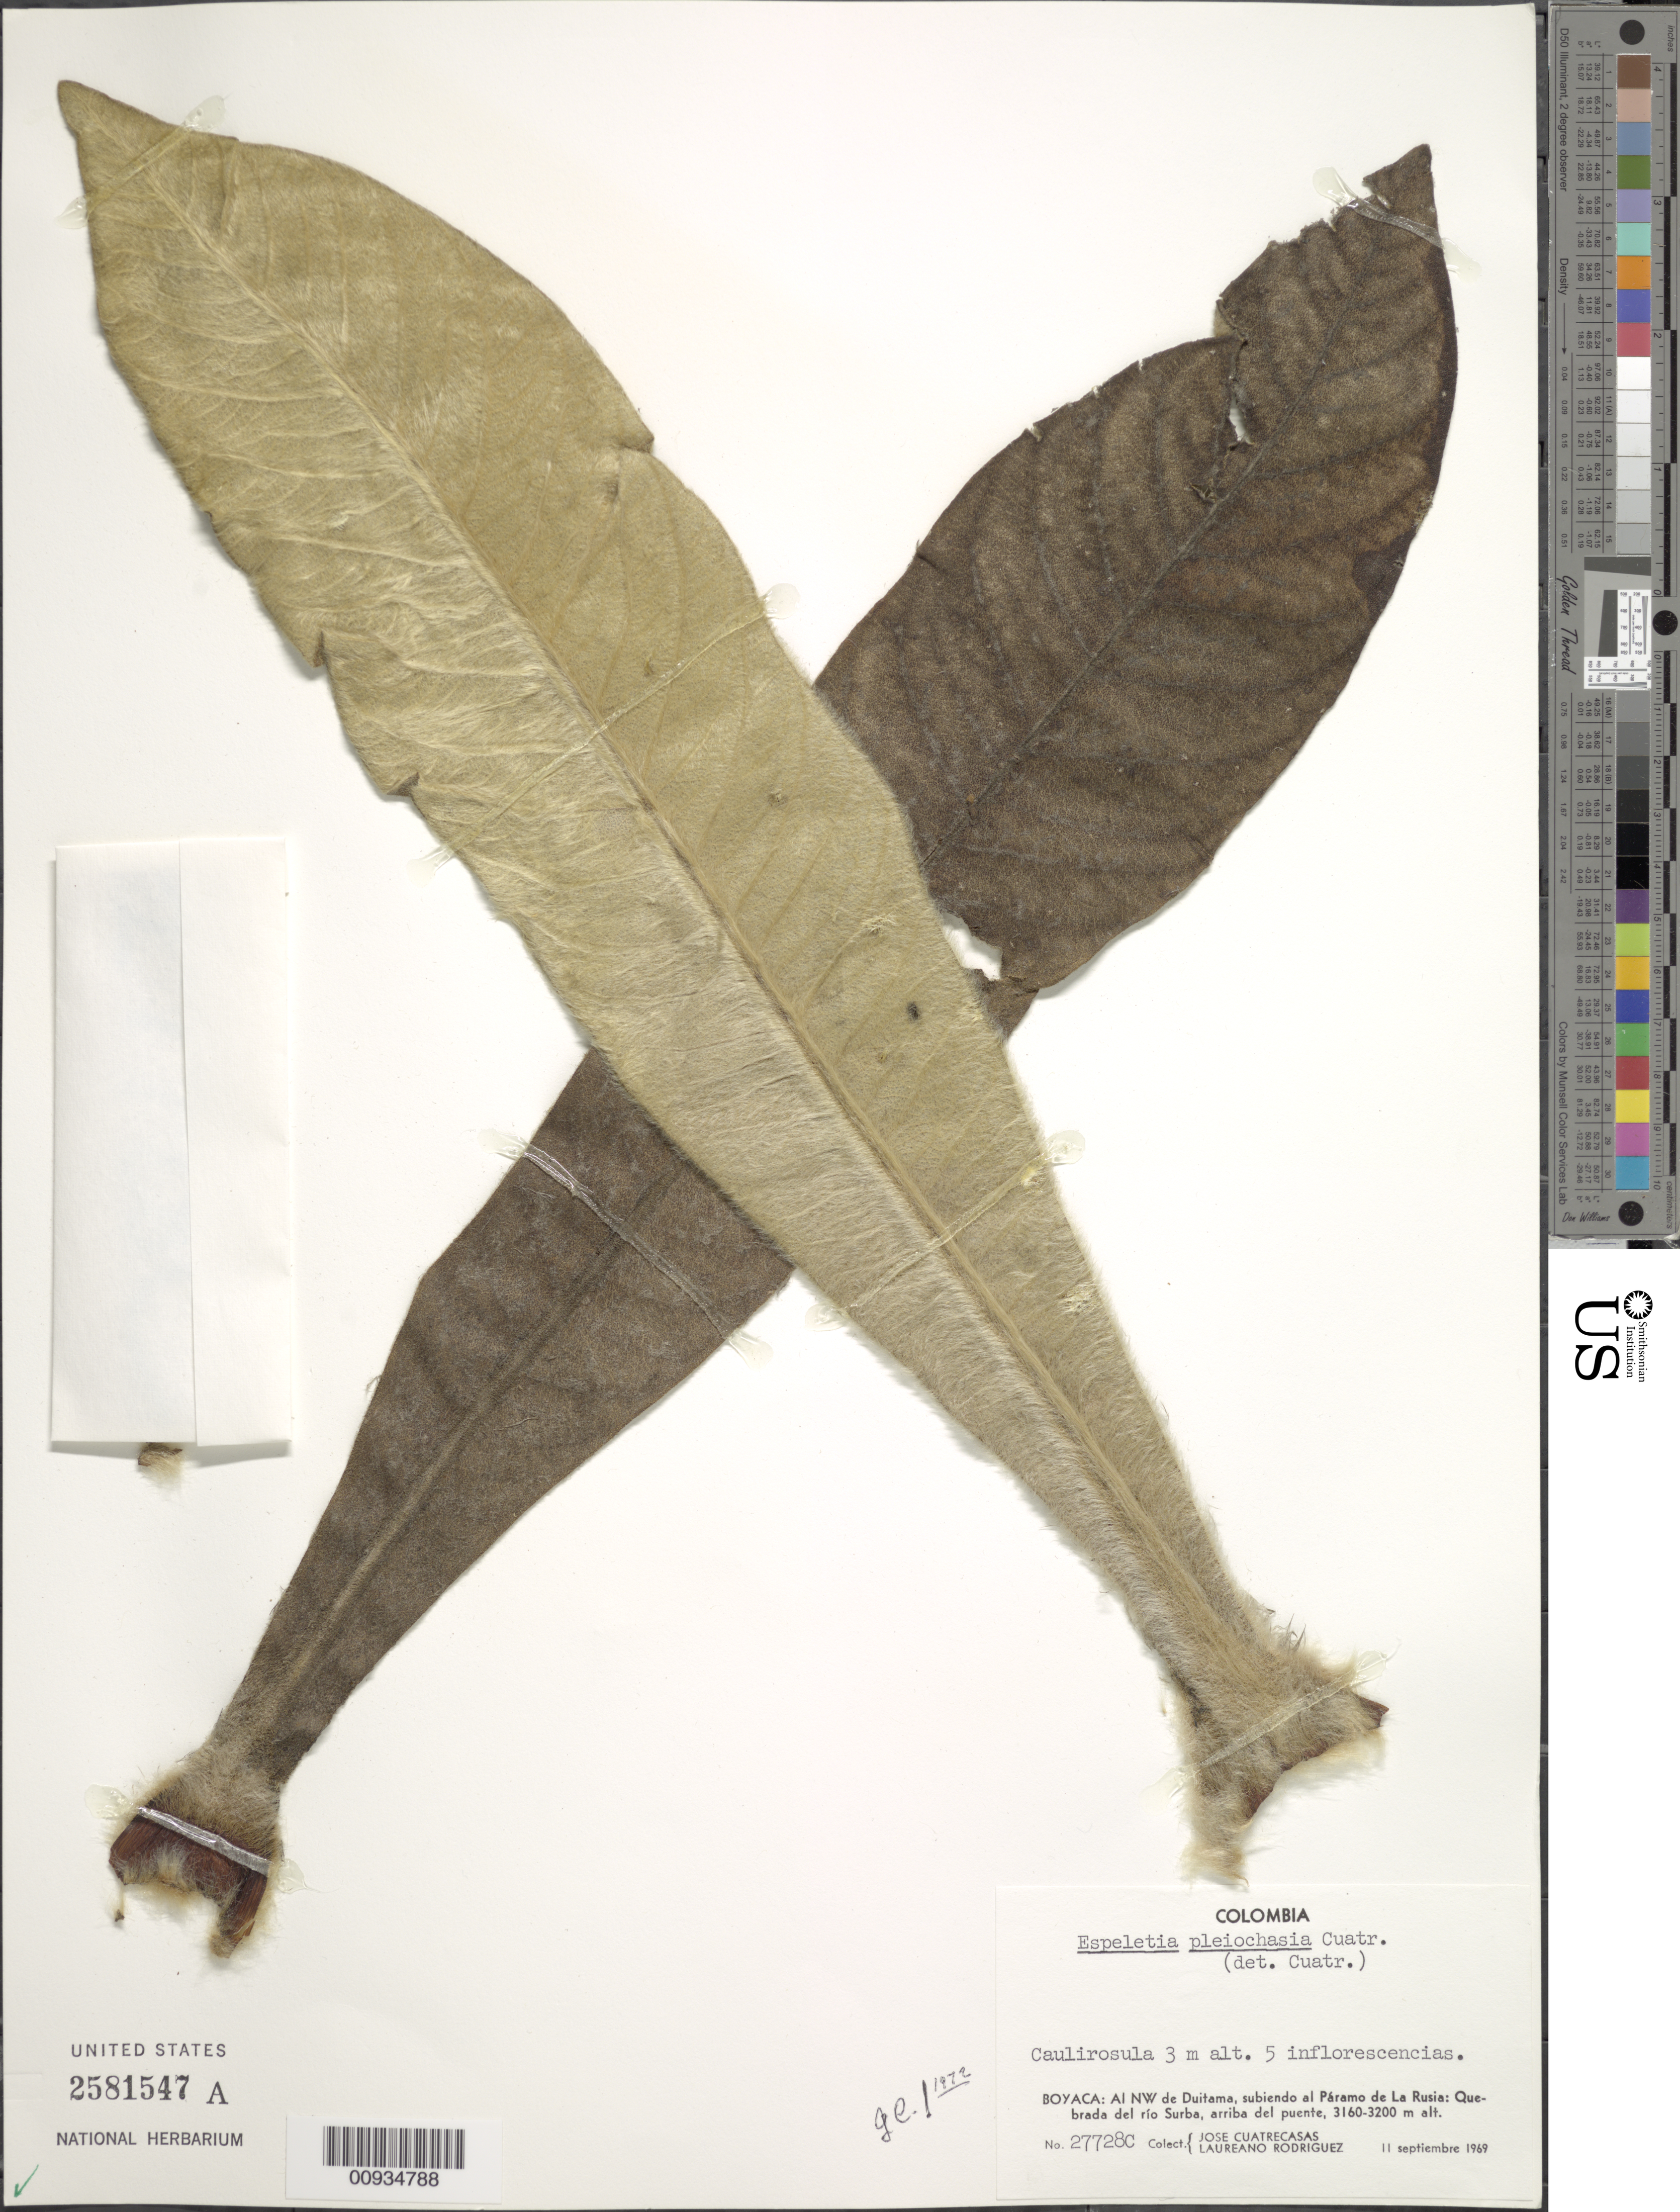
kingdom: Plantae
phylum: Tracheophyta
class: Magnoliopsida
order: Asterales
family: Asteraceae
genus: Espeletiopsis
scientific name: Espeletiopsis pleiochasia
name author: (Cuatrec.) Cuatrec.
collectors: J. Cuatrecasas & L. Rodriguez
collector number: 27728C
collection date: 1969-09-11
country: Colombia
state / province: Boyacá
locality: Al NW de Duitama, subiendo al Paramo de La Rusia, Quebrada del Rio Surba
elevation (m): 3160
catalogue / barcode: US 2581547A